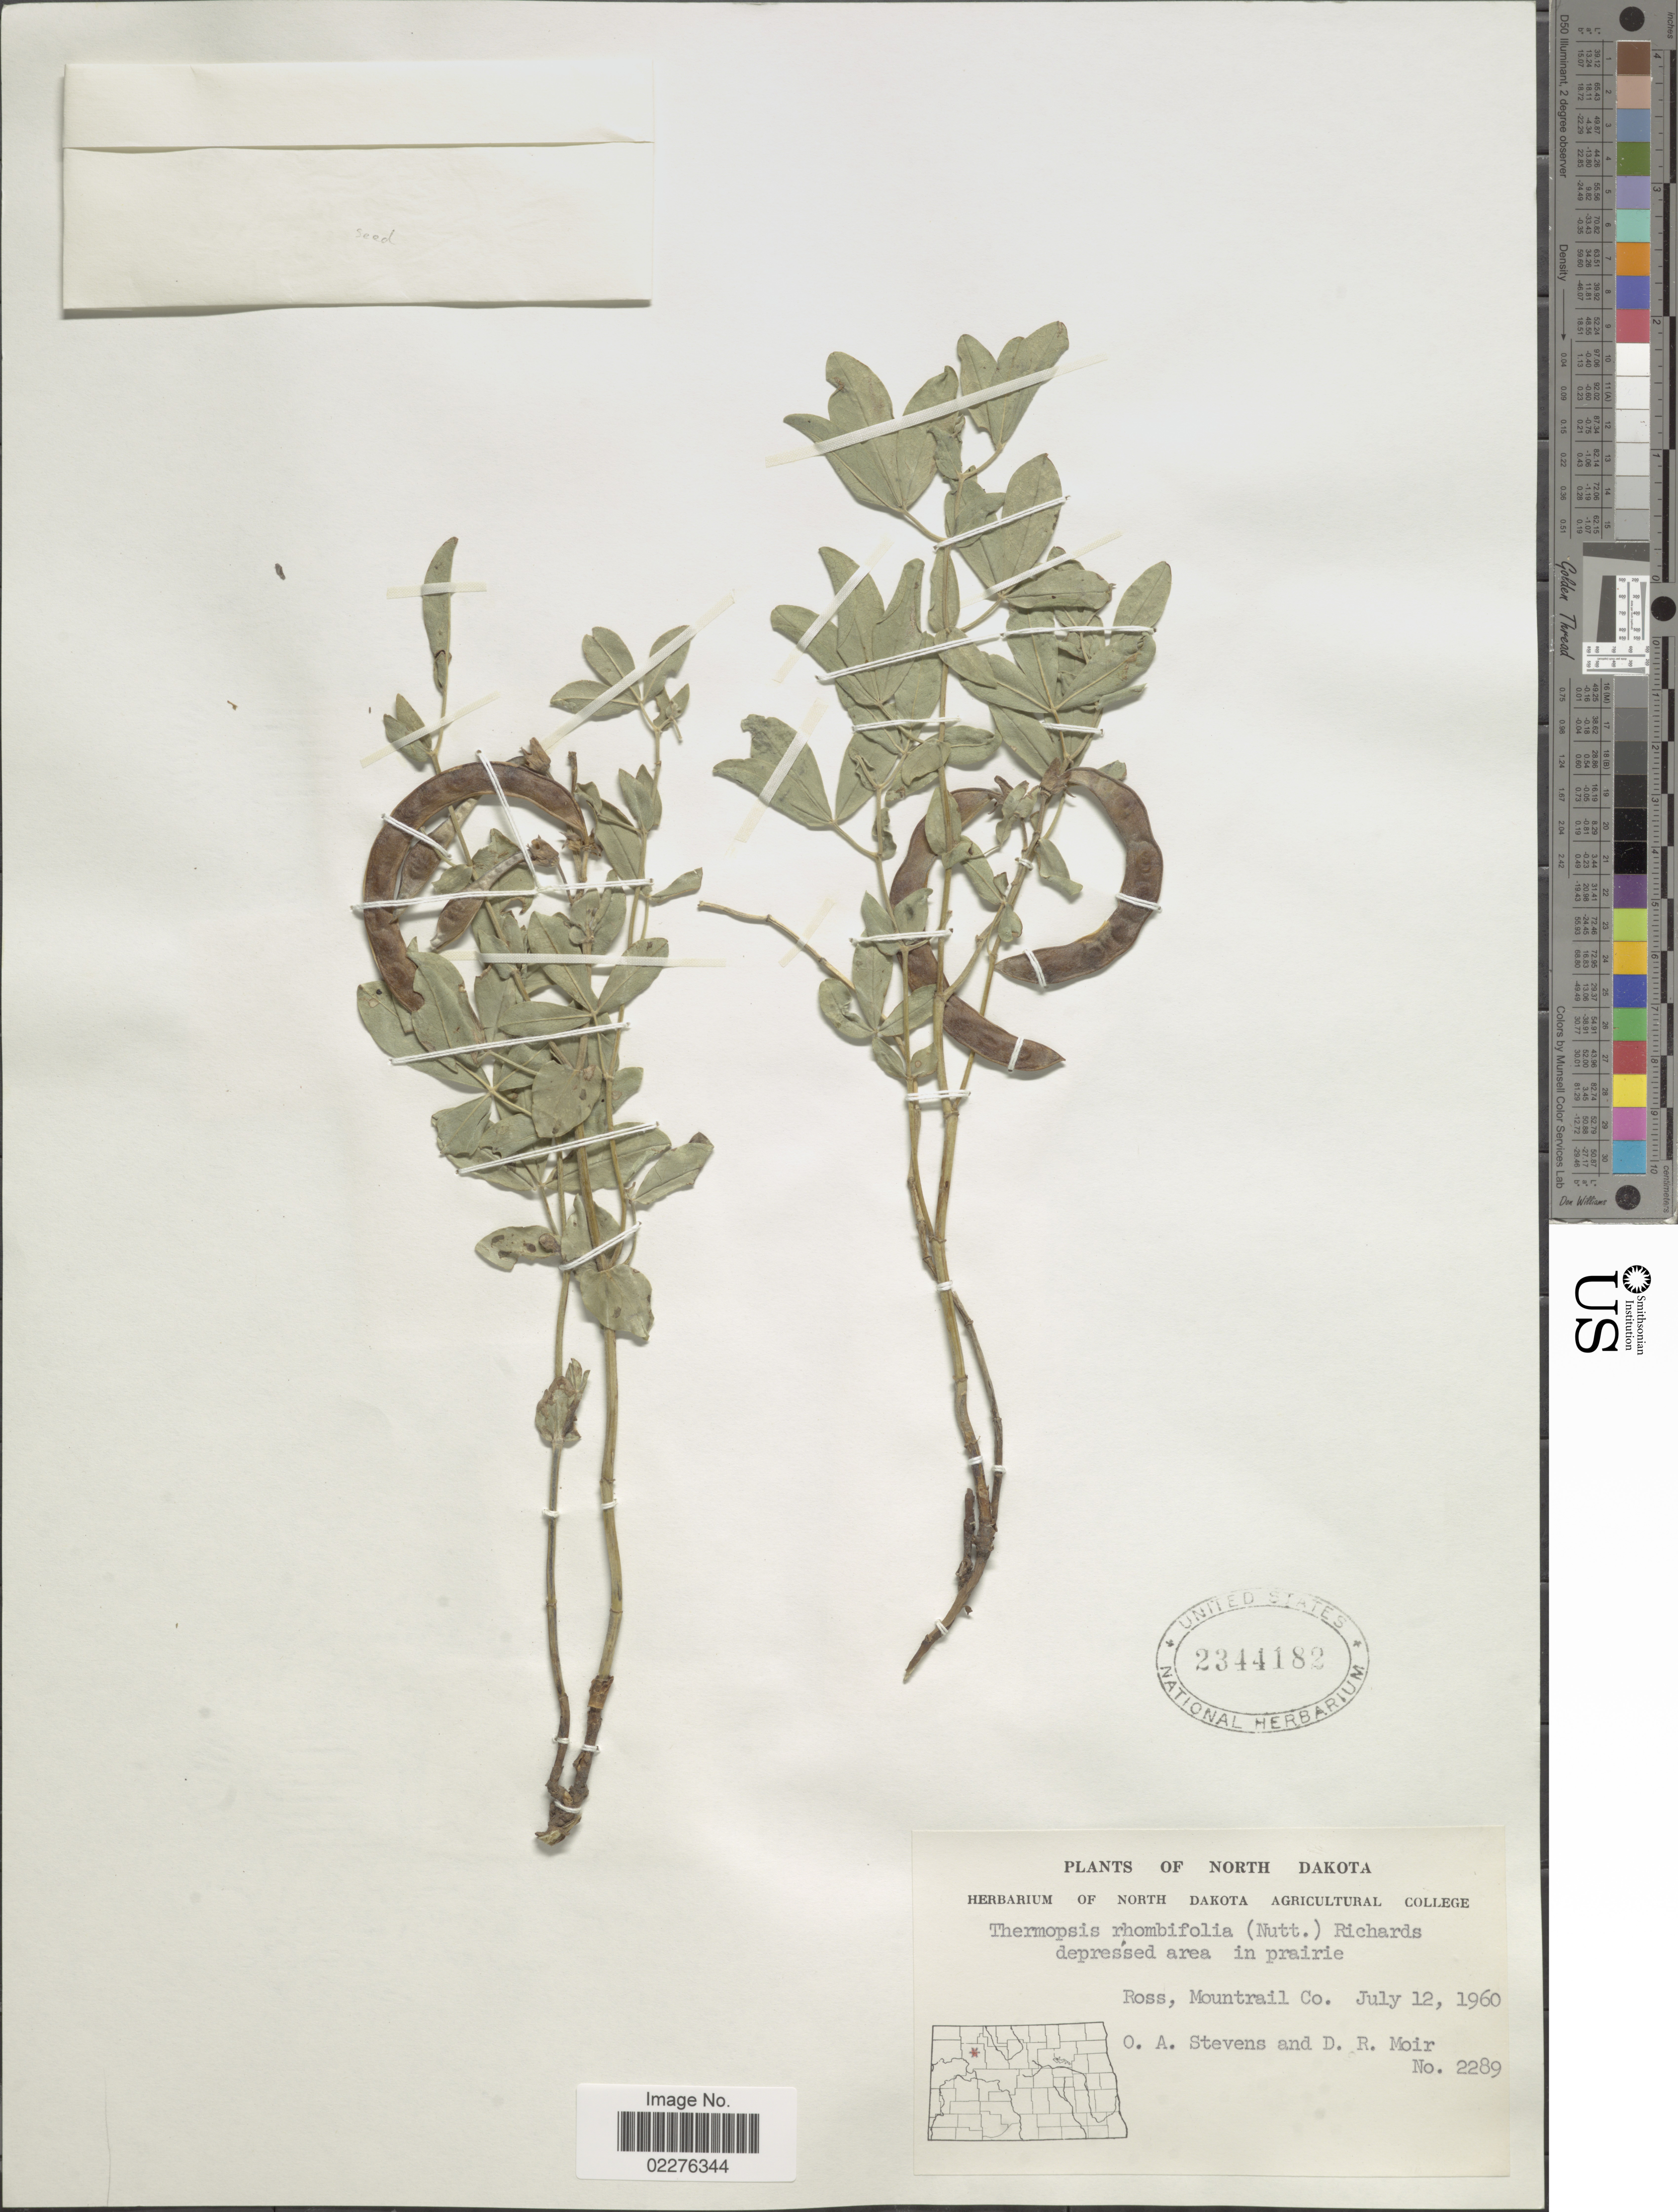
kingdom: Plantae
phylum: Tracheophyta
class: Magnoliopsida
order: Fabales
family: Fabaceae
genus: Thermopsis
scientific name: Thermopsis rhombifolia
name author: Richardson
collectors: O. A. Stevens & D. Moir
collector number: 2289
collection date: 1960-07-12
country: United States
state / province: North Dakota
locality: Ross, Mountrail Co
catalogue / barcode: US 2344182